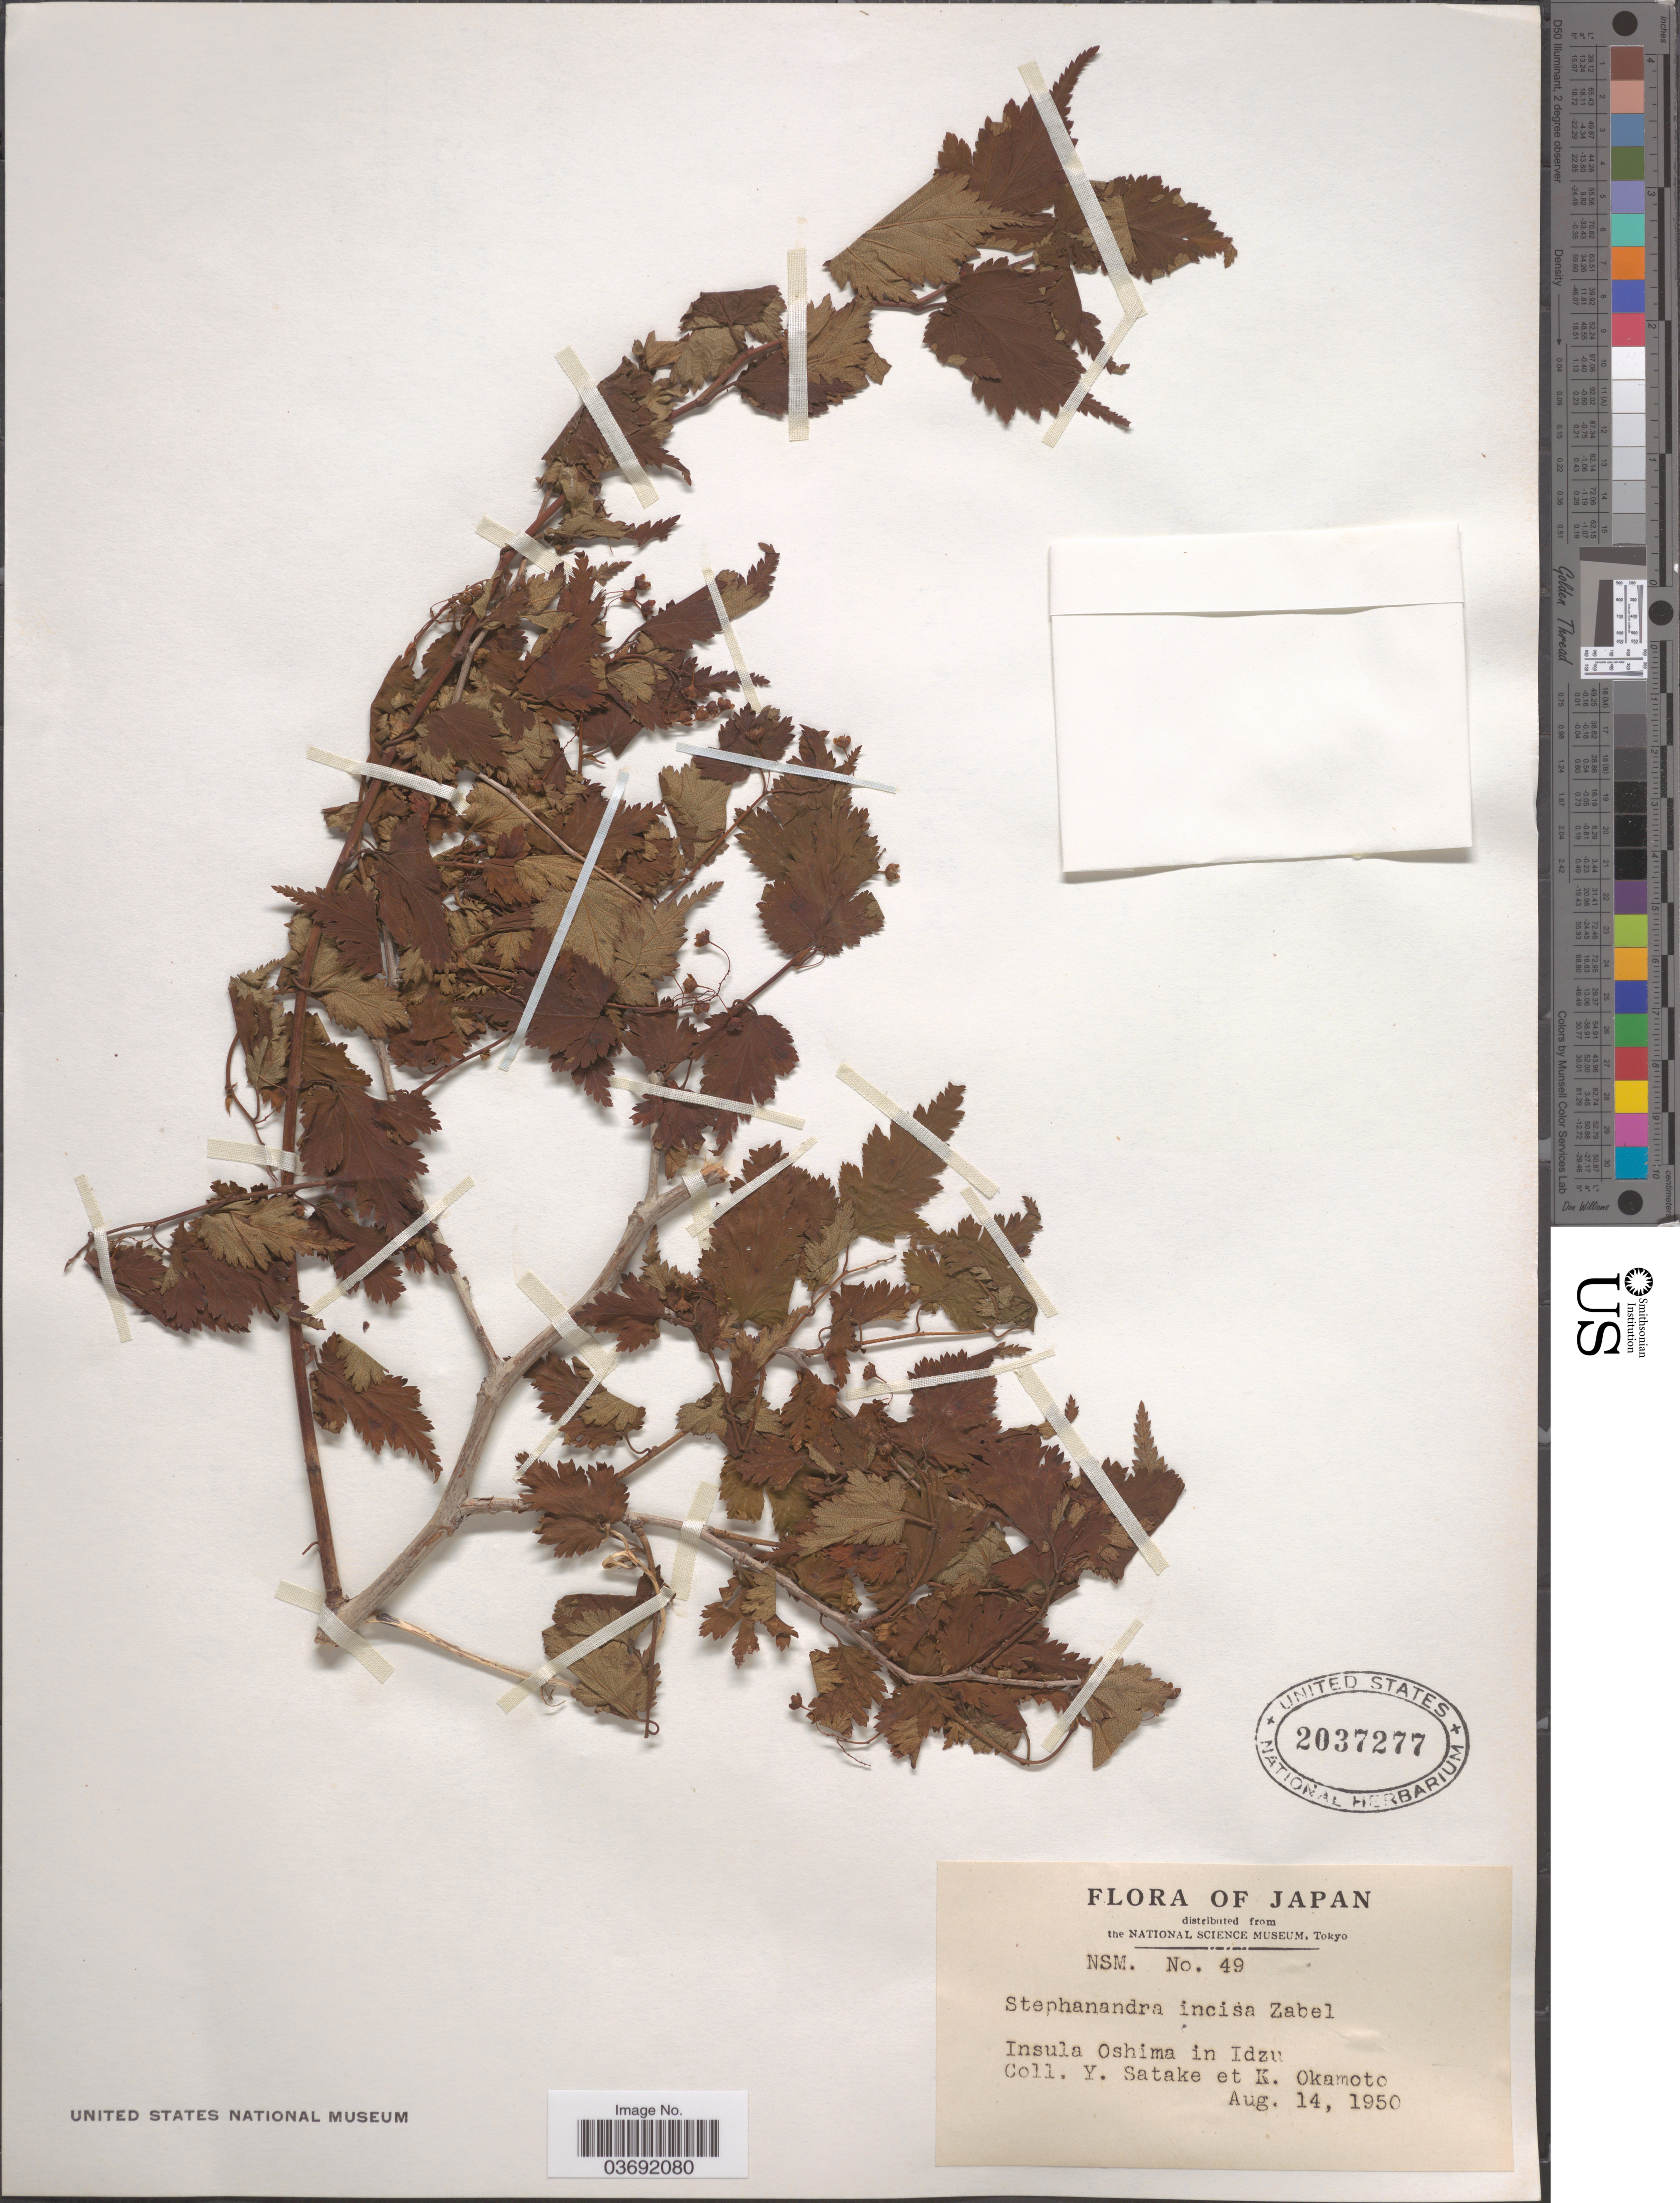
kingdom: Plantae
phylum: Tracheophyta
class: Magnoliopsida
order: Rosales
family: Rosaceae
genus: Neillia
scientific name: Neillia incisa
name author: (Thunb.) S.H. Oh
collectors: Y. Satake & K. Okamoto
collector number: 49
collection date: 1950-08-14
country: Japan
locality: Insula Oshima in Idzu.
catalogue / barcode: US 2037277